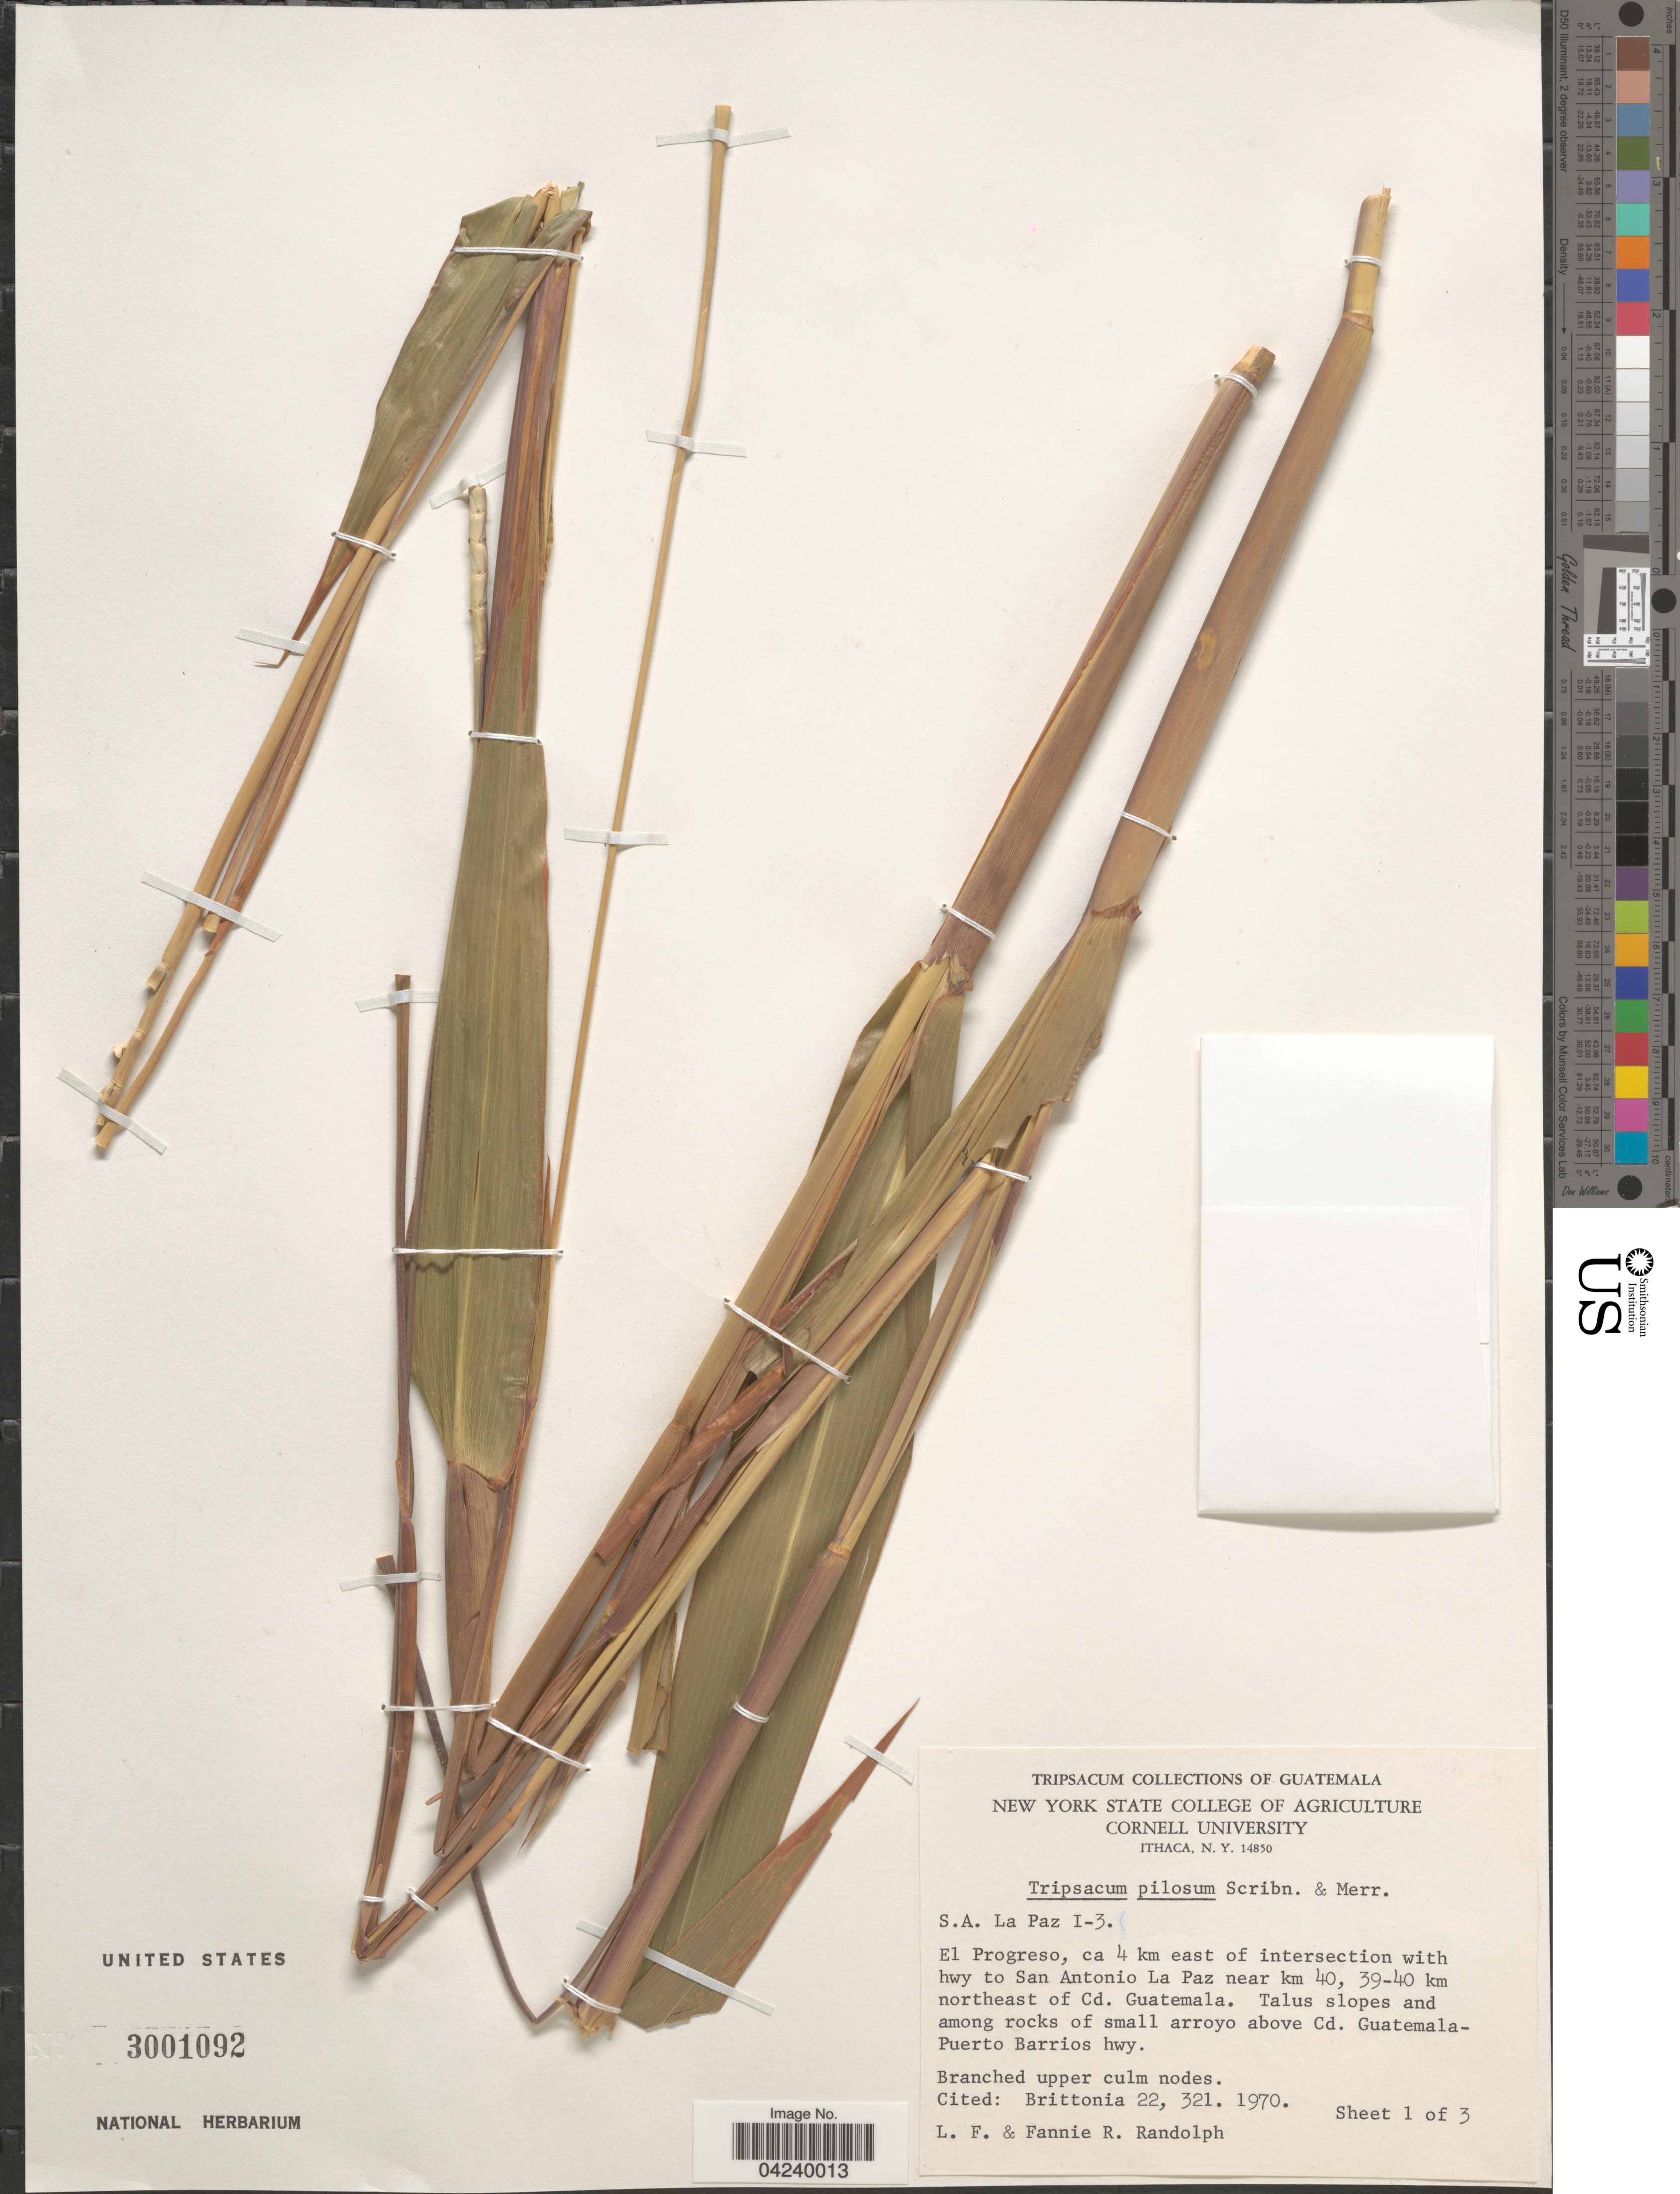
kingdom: Plantae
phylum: Tracheophyta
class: Liliopsida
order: Poales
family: Poaceae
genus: Tripsacum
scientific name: Tripsacum pilosum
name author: Scribn. & Merr.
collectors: L. F. Randolph & F. Randolph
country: Guatemala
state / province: El Progreso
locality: Ca 4 km east of intersection with hwy to San Antonio La Paz near km 40, 39-40 km northeast of Cd. Guatemala. Talus slopes and among rocks of small arroyo above Cd. Guatemala-Puerto Barrios hwy.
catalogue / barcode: US 3001092